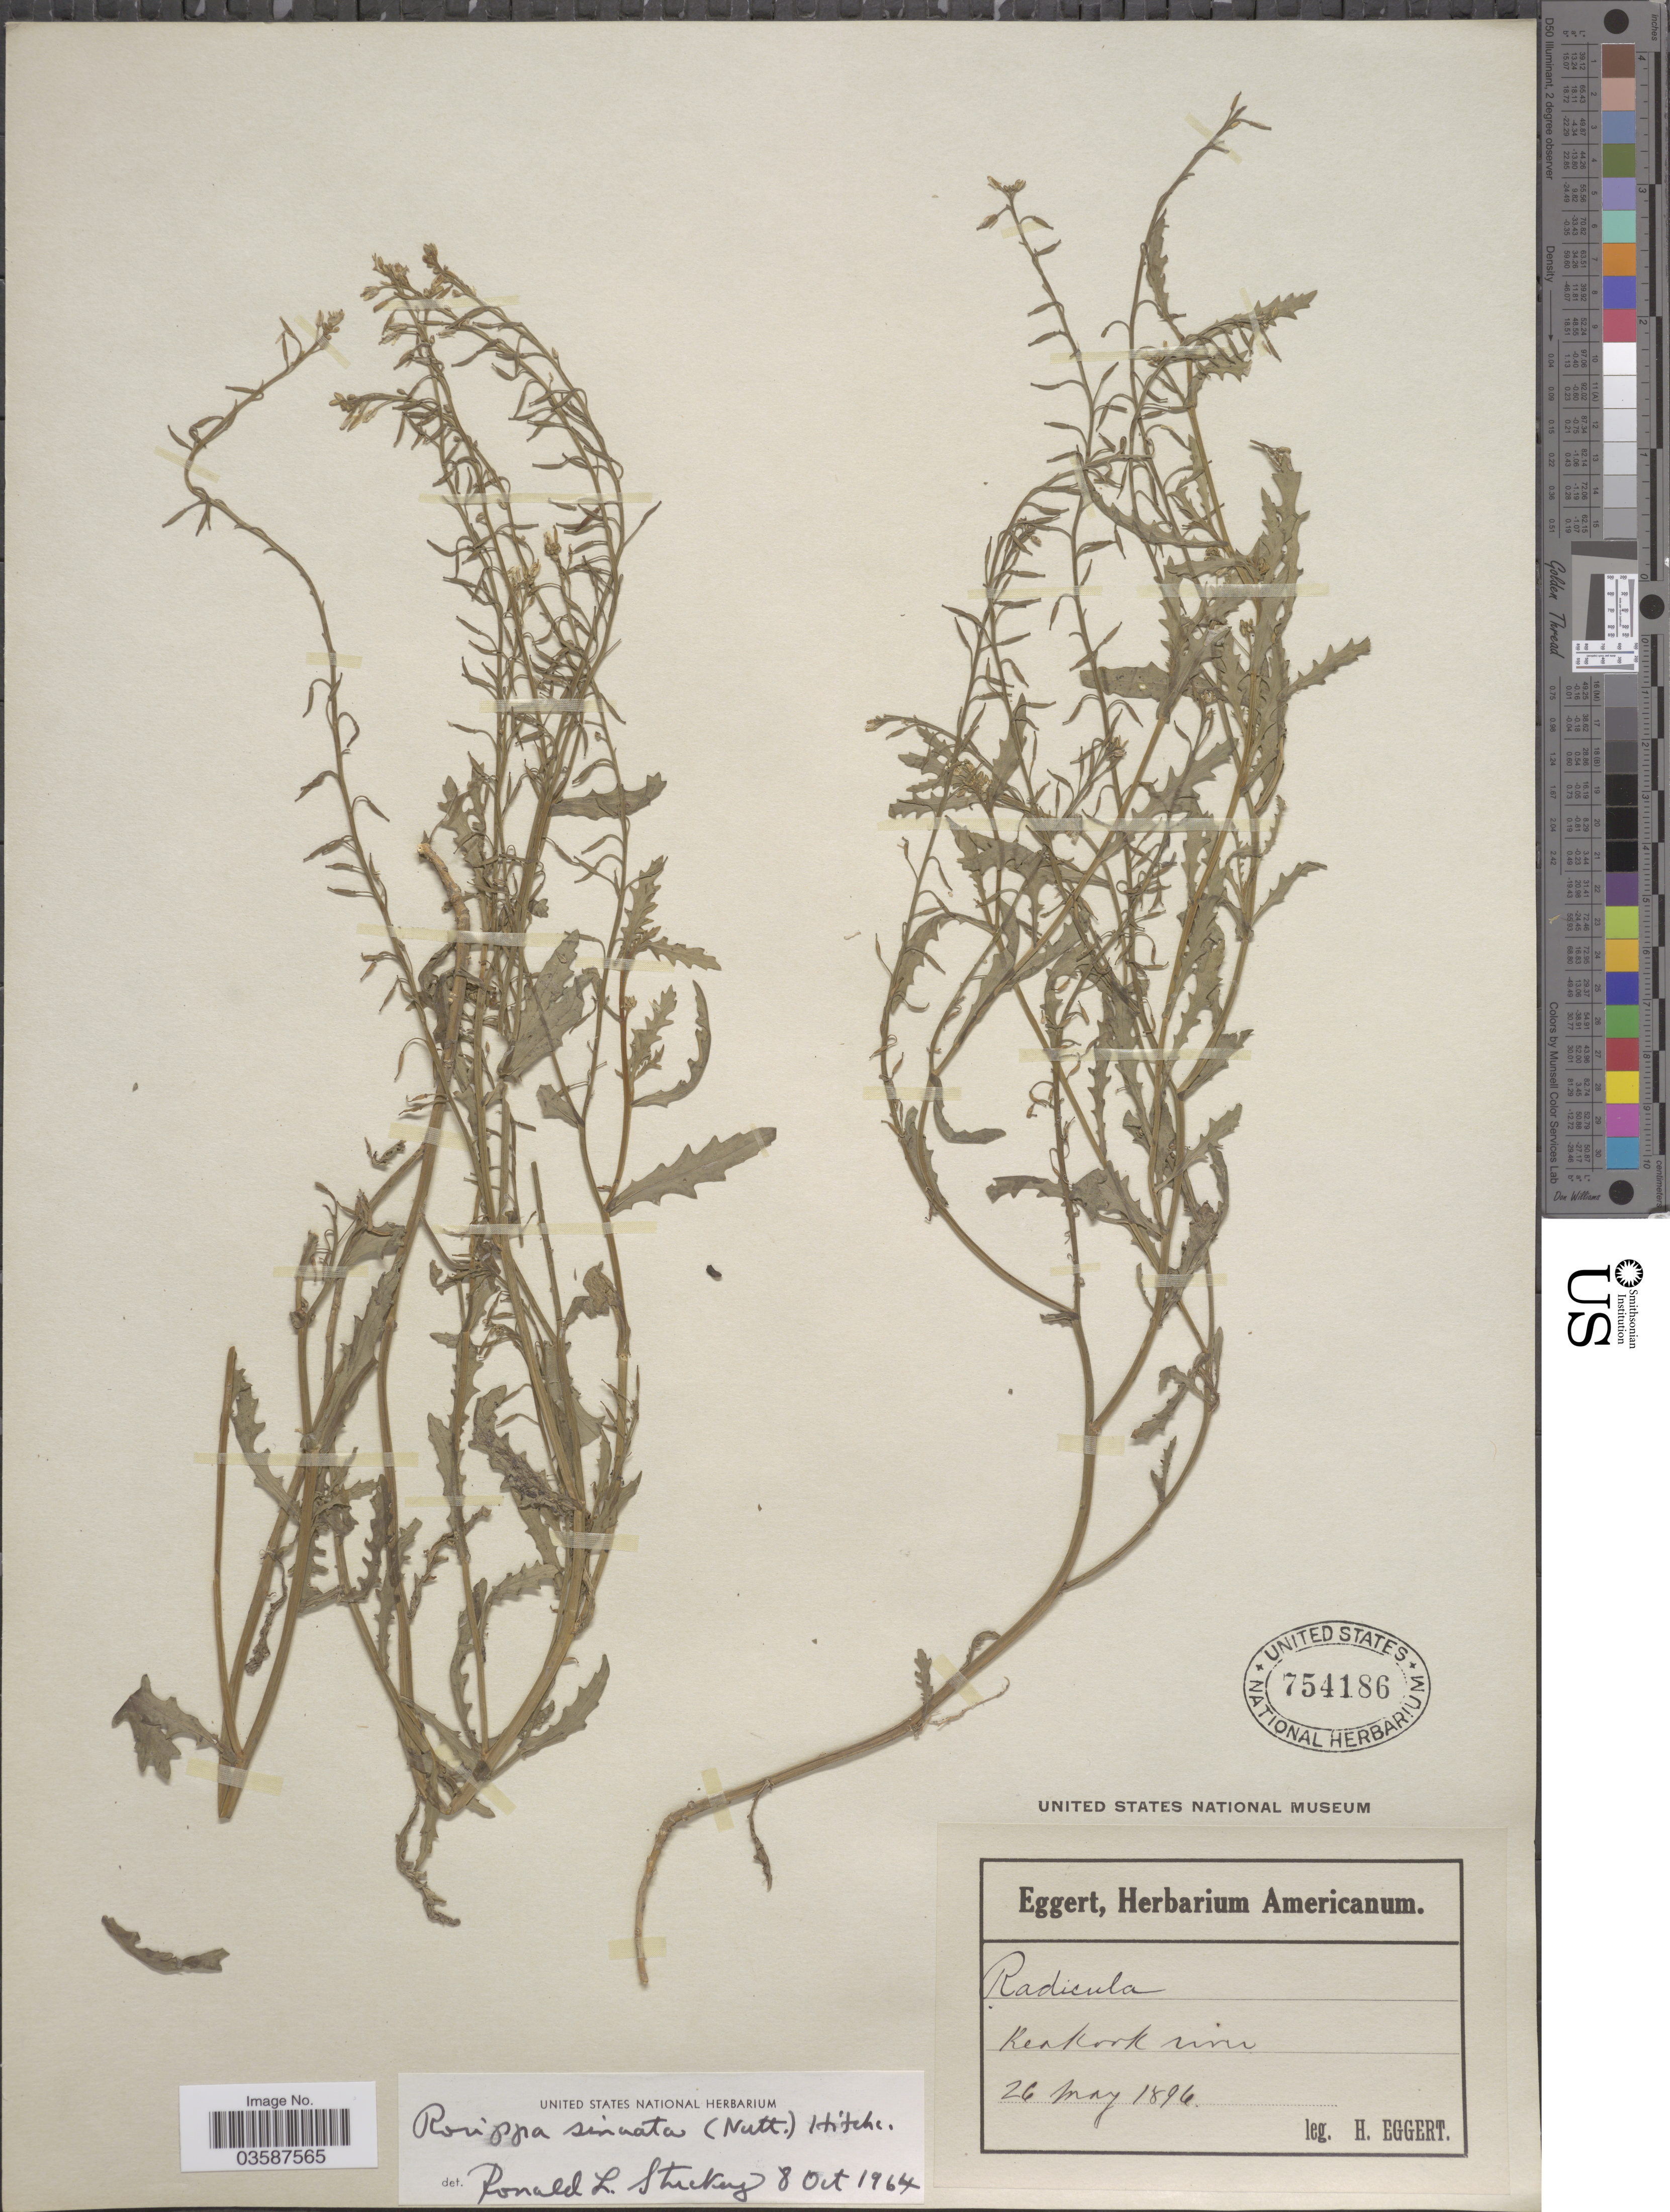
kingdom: Plantae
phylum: Tracheophyta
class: Magnoliopsida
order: Brassicales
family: Brassicaceae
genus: Rorippa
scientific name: Rorippa sinuata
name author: (Nutt.) Hitchc.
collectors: H. Eggert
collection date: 1896-05-26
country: United States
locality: Keokook river.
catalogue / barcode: US 754186